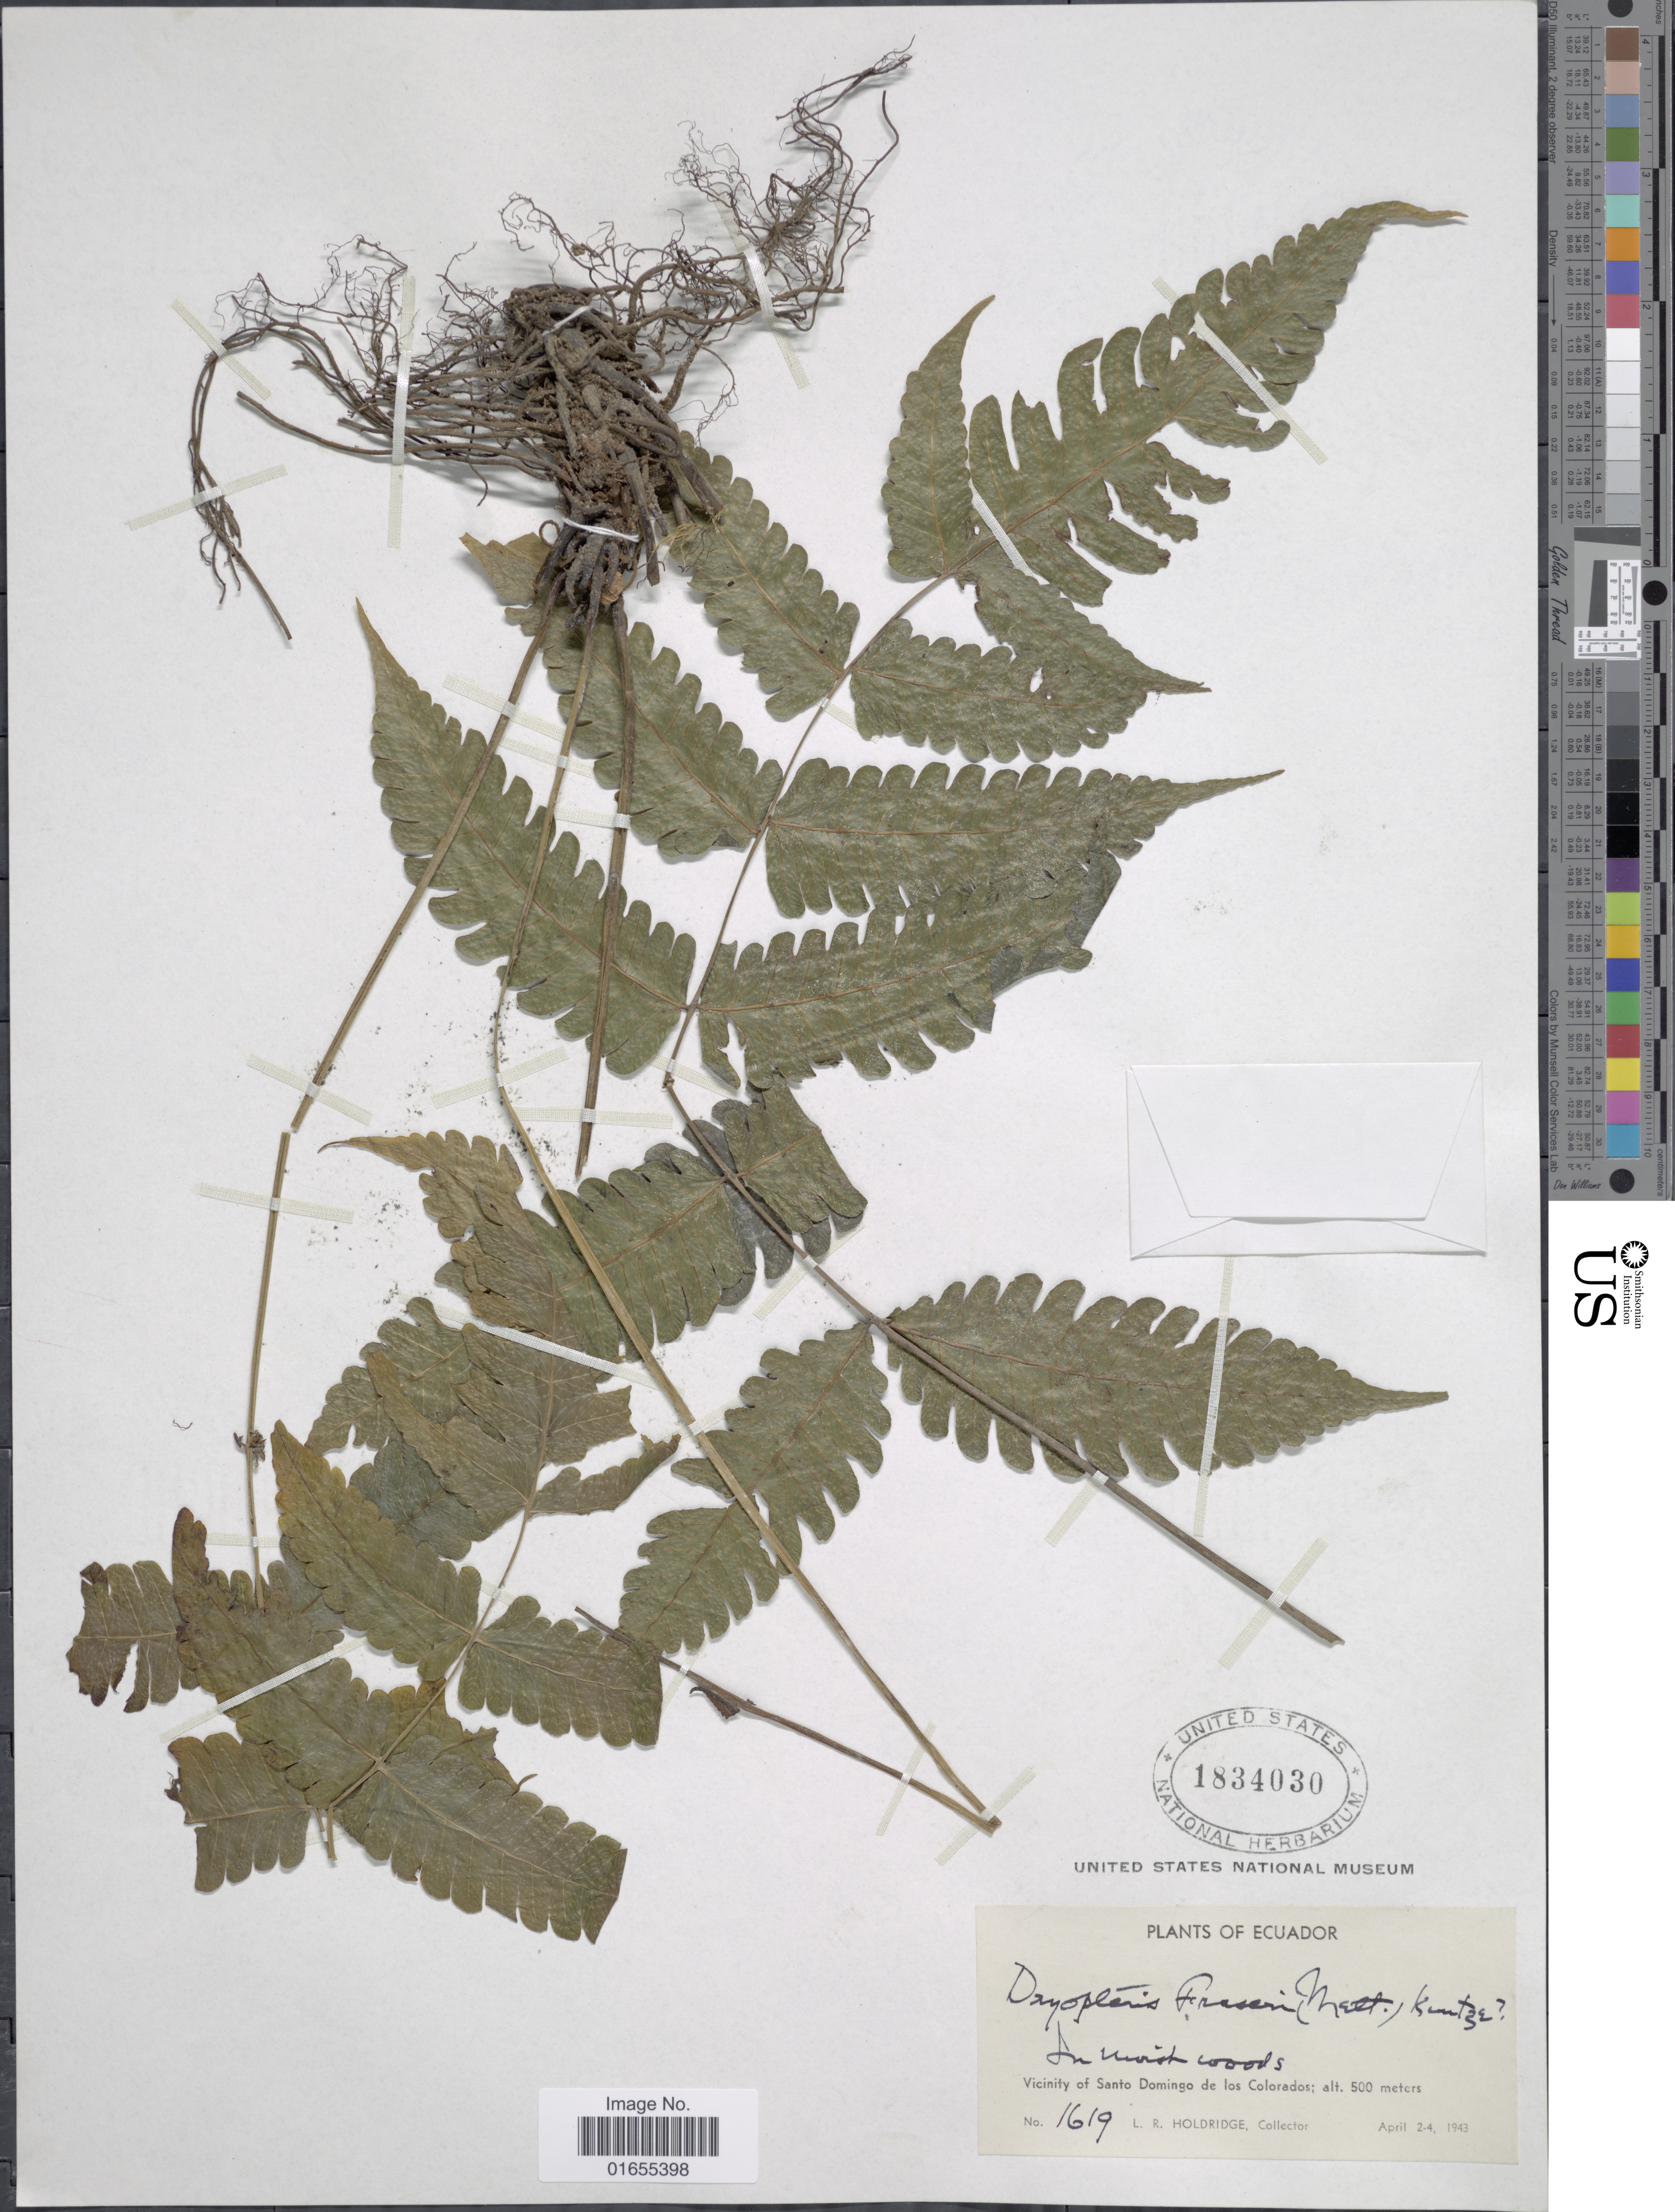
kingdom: Plantae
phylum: Tracheophyta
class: Polypodiopsida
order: Polypodiales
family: Thelypteridaceae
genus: Goniopteris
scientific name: Goniopteris fraseri (Mett.) comb. nov., ined 2015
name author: (Mett.)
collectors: L. Holdridge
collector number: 1619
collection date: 1943-04-02/1943-04-04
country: Ecuador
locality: Vicinity of Santo Domingo de los Colorados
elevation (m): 500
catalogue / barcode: US 1834030